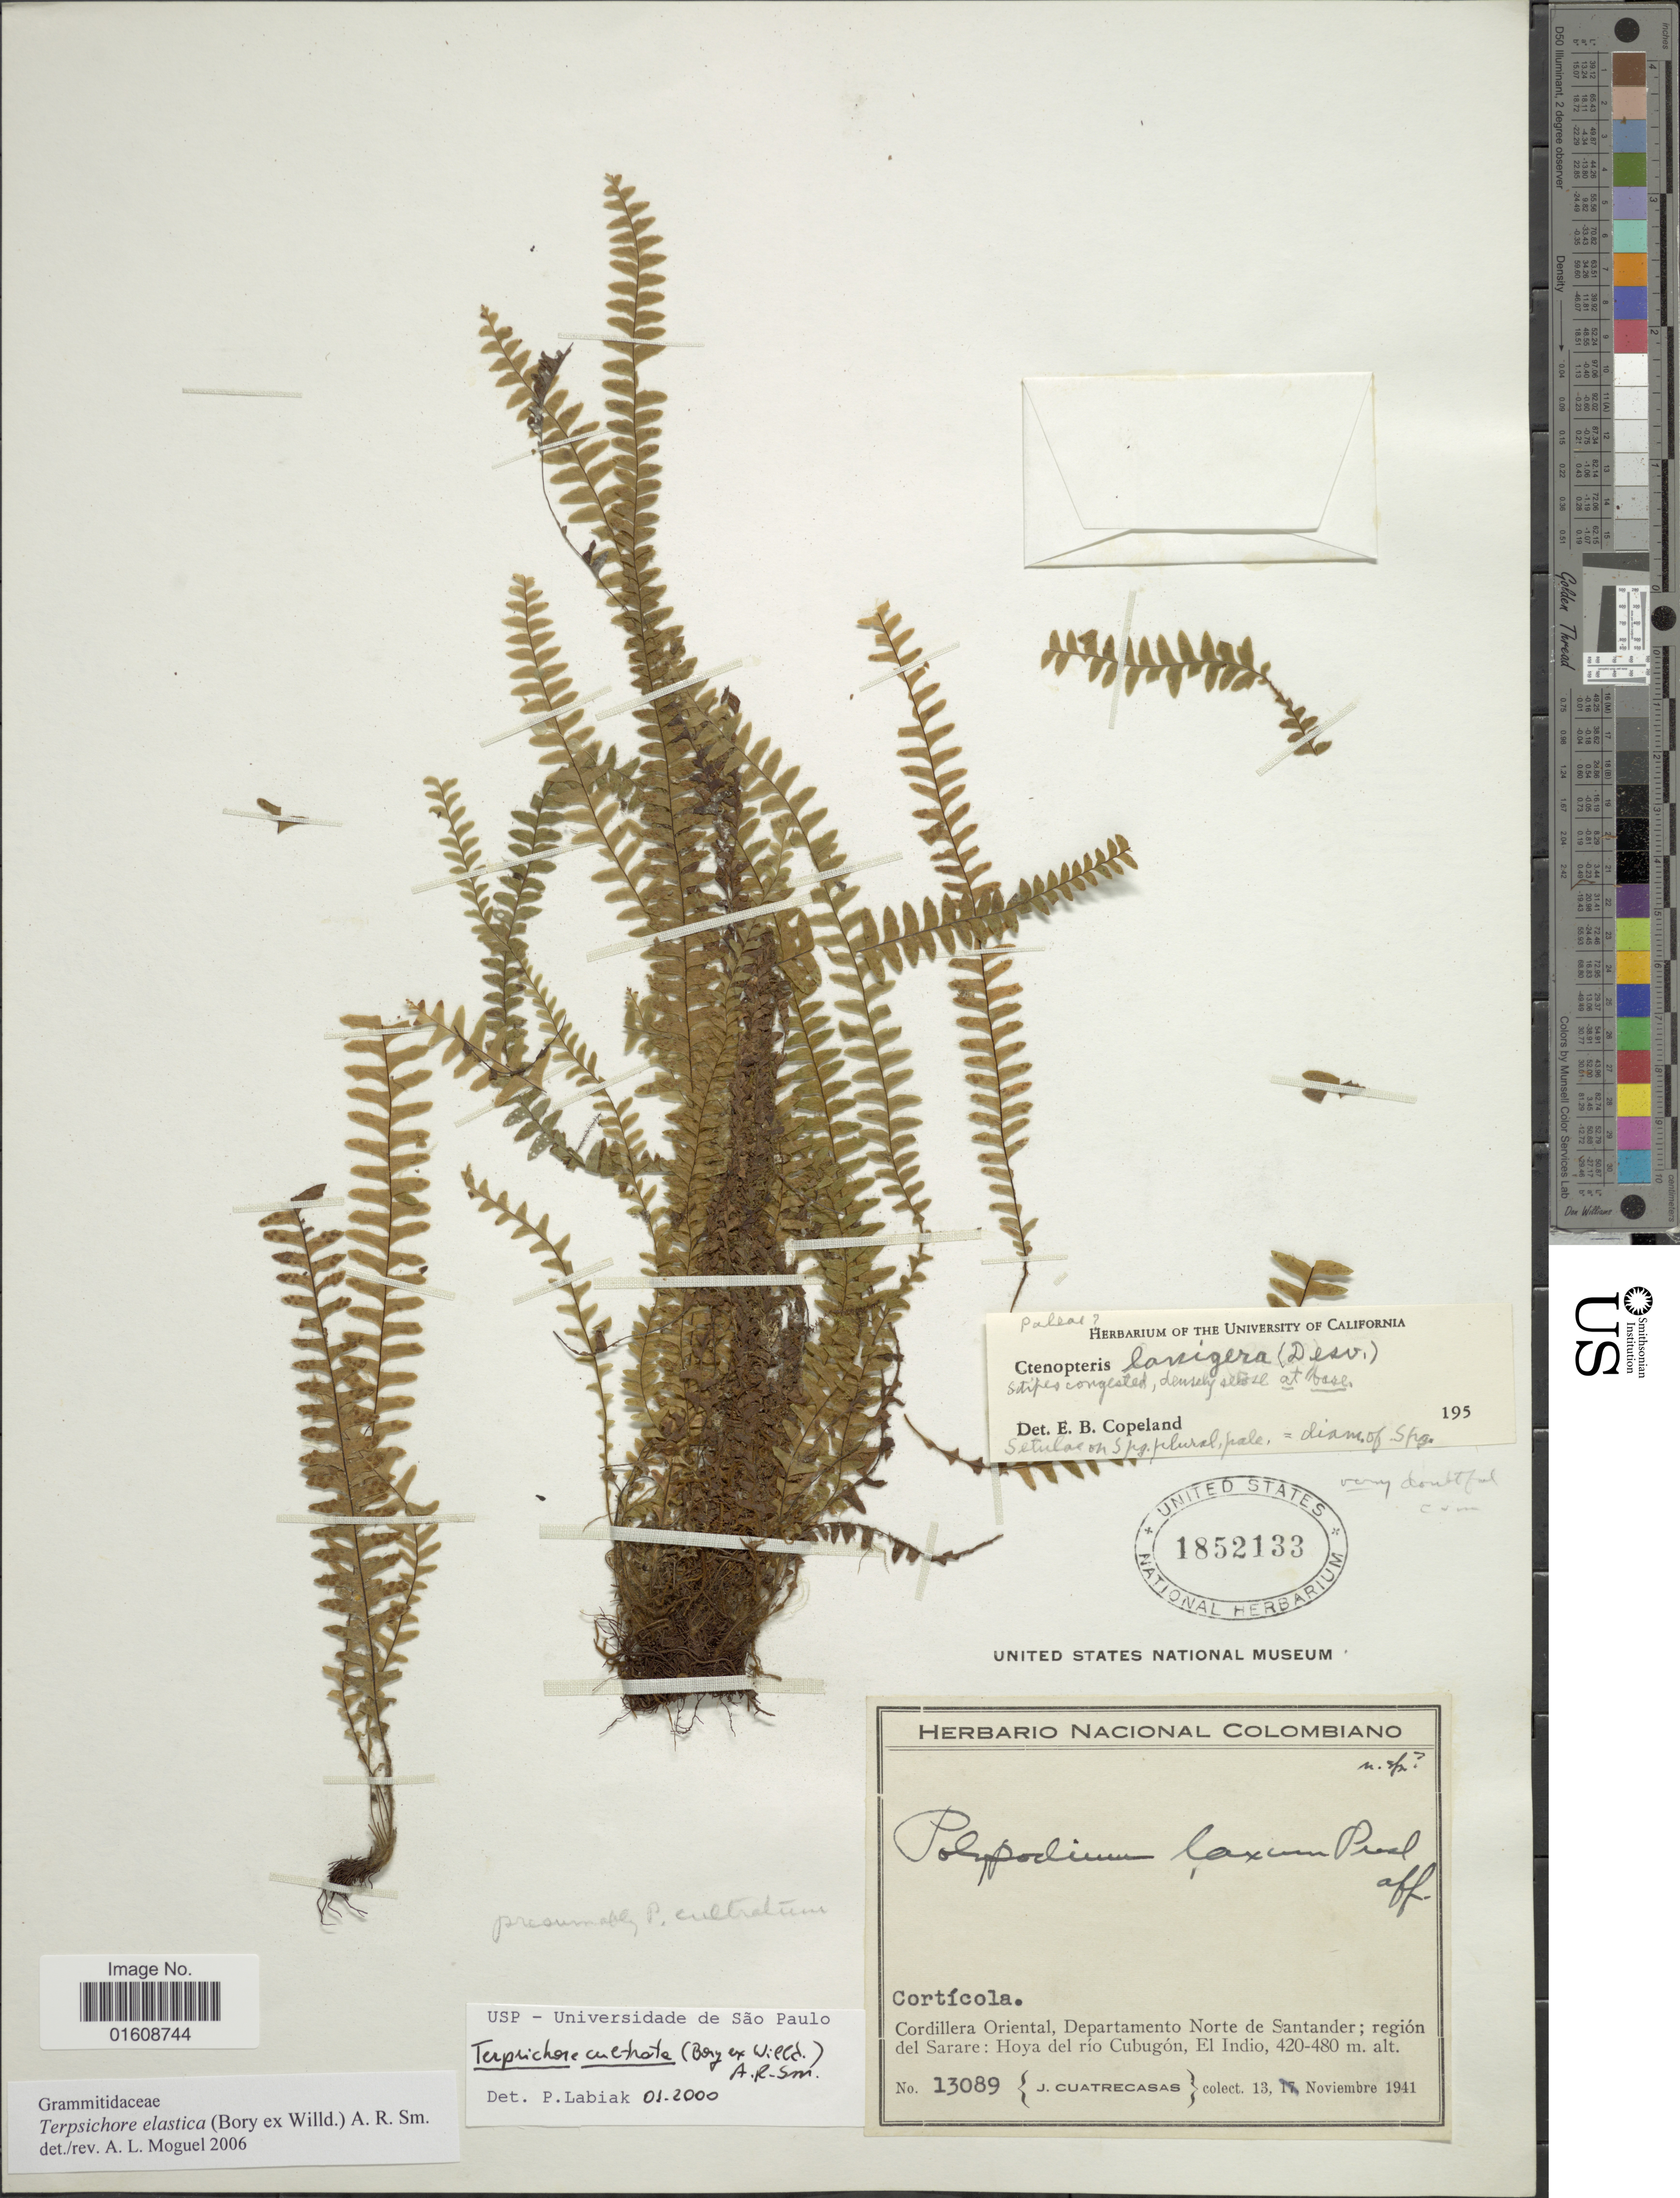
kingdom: Plantae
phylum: Tracheophyta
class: Polypodiopsida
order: Polypodiales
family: Polypodiaceae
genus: Alansmia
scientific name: Alansmia elastica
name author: (Bory ex Willd.) Moguel & M. Kessler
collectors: J. Cuatrecasas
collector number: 13089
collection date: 1941-11-13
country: Colombia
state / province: Norte de Santander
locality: Cortícola. Cordillera Oriental; región del Sarare: Hoya del río Cubugón, El Indio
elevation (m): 420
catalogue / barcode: US 1852133